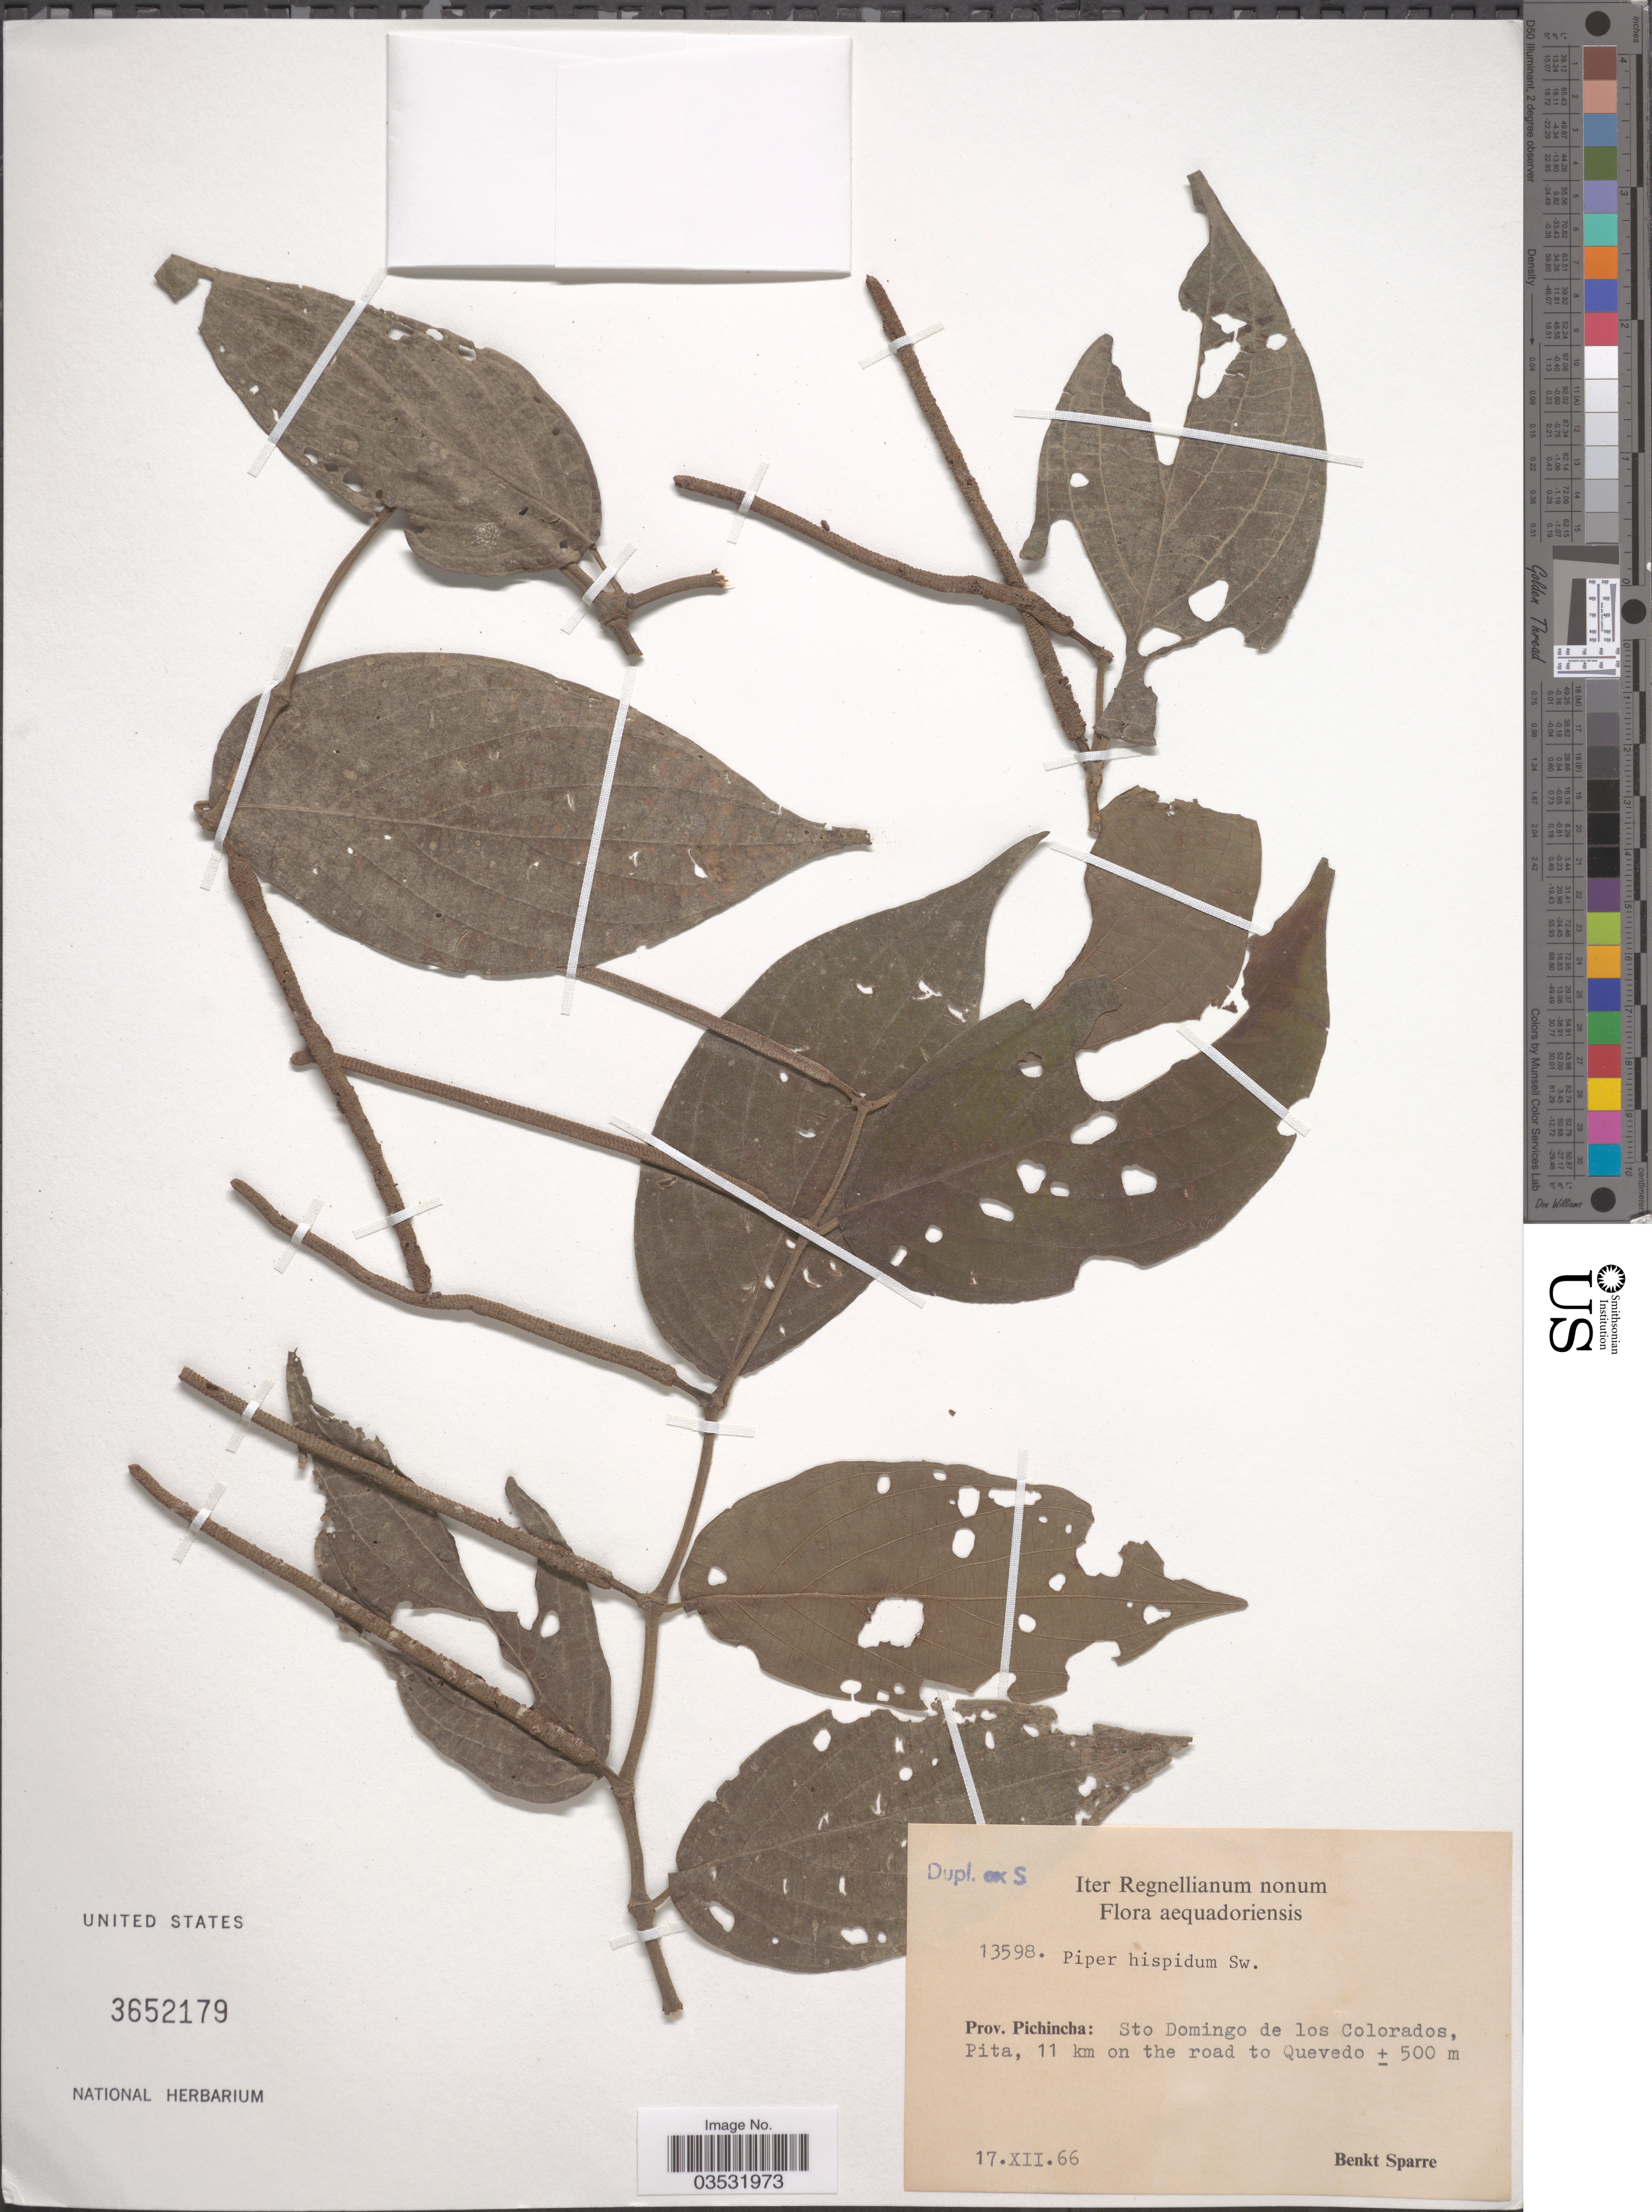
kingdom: Plantae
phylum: Tracheophyta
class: Magnoliopsida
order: Piperales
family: Piperaceae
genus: Piper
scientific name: Piper hispidum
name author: Sw.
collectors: B. Sparre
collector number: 13598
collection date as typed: Transcribed d/m/y: 17/12/66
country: Ecuador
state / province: Pichincha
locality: Sto Domingo de los Colorados, Pita, 11 km on the road to Quevedo.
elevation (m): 500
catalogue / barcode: US 3652179